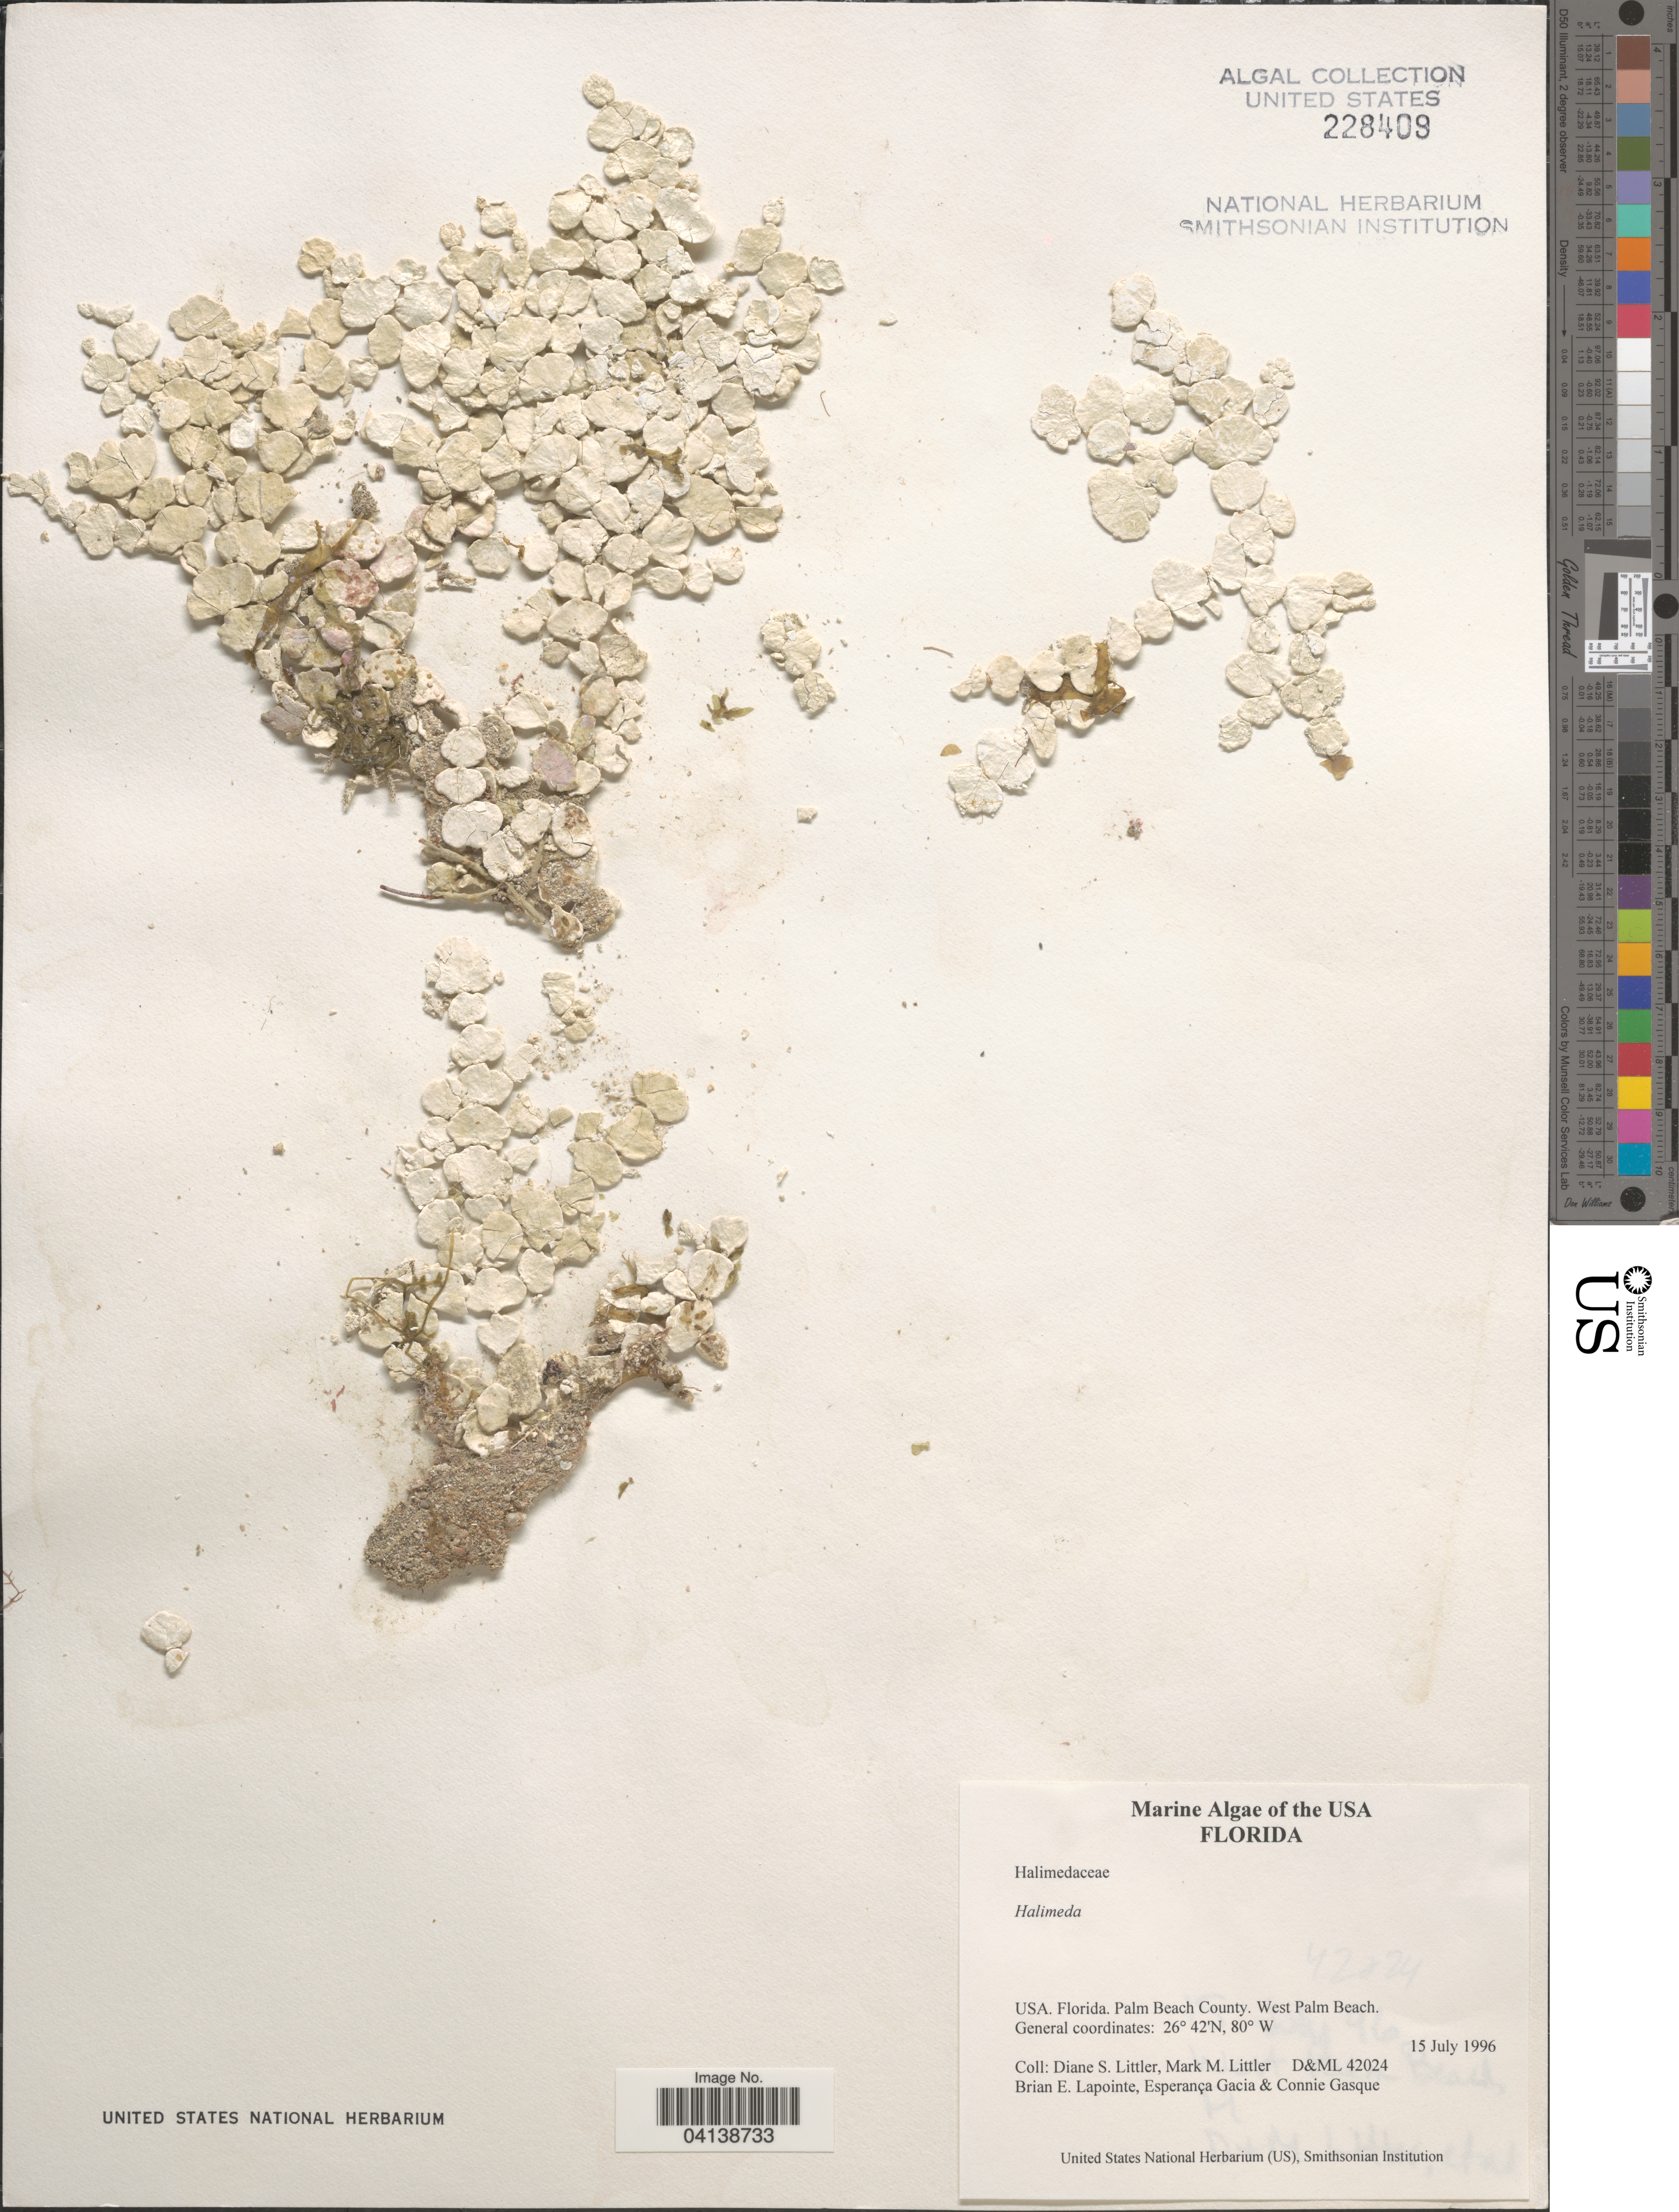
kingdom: Plantae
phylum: Chlorophyta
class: Ulvophyceae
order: Bryopsidales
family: Halimedaceae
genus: Halimeda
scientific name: Halimeda sp.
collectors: D. S. Littler, M. M. Littler, B. Lapointe, E. Gacia & C. Gasque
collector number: D&ML42024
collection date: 1996-07-15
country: United States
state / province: Florida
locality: Palm Beach County. West Palm Beach.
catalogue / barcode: US 228409